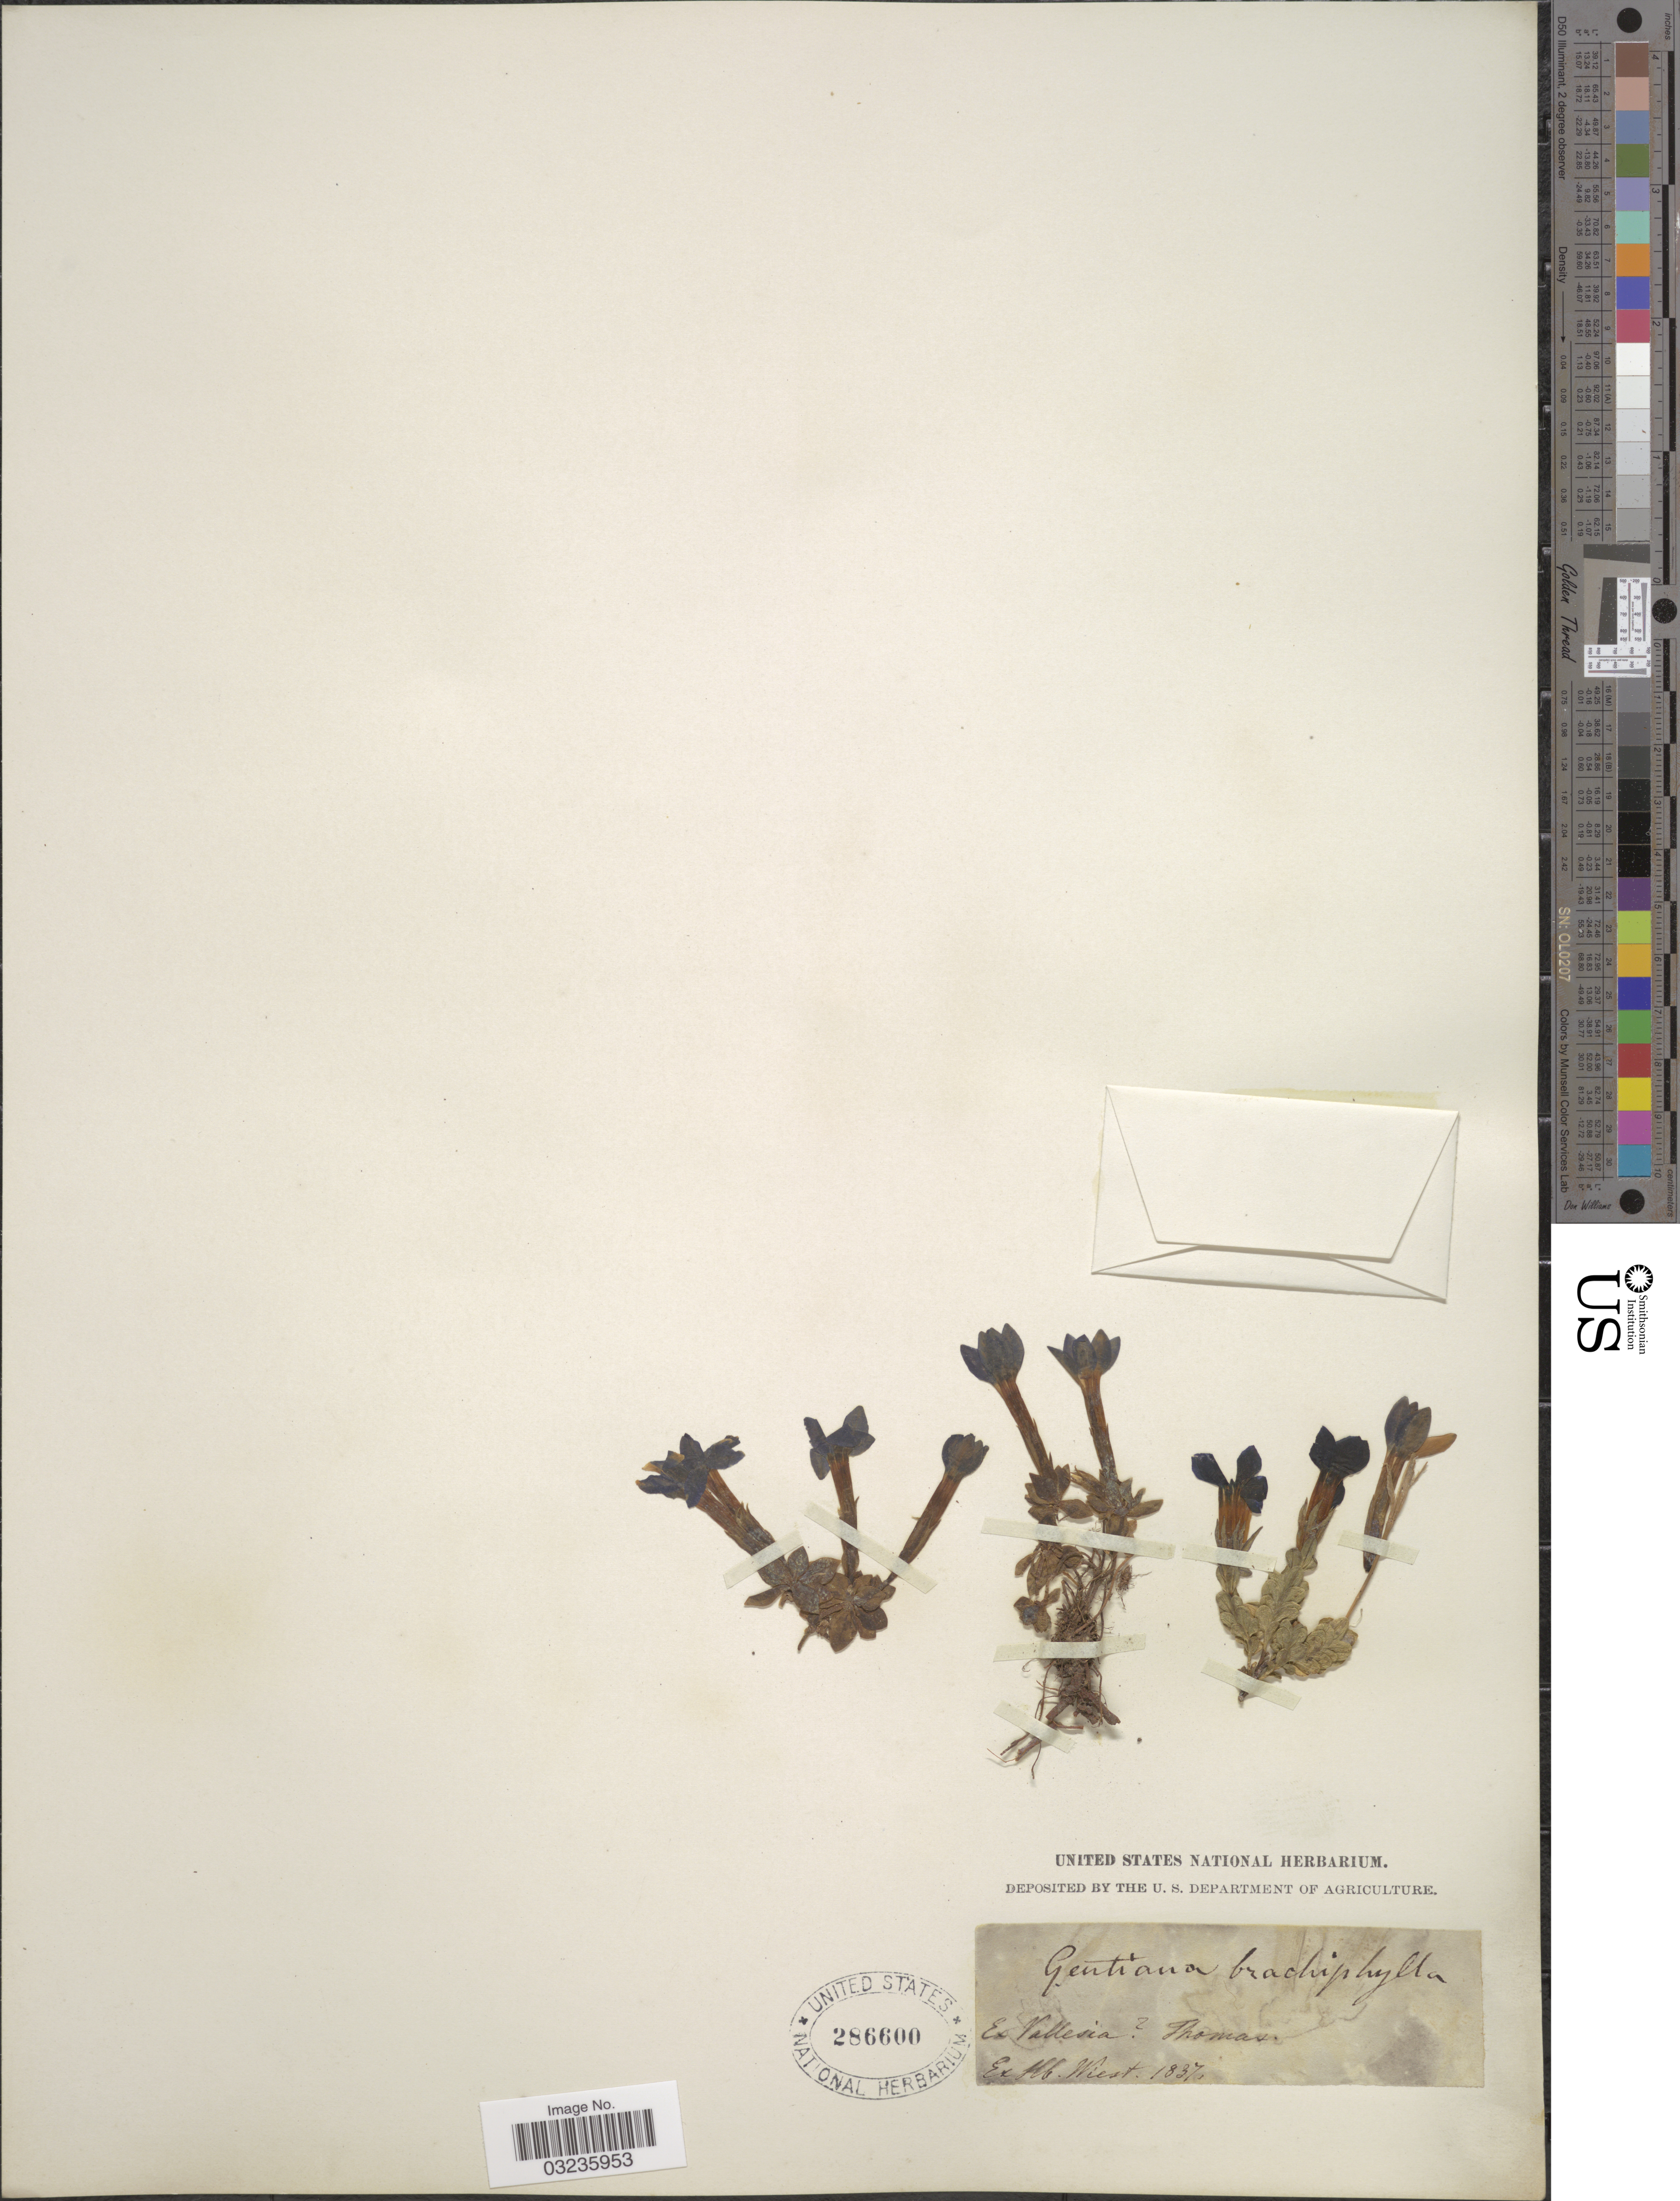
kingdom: Plantae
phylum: Tracheophyta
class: Magnoliopsida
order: Gentianales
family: Gentianaceae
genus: Gentiana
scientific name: Gentiana brachyphylla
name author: Vill.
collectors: -- Thomas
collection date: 1837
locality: Ex Vallesia. [unsure placement]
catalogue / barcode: US 286600